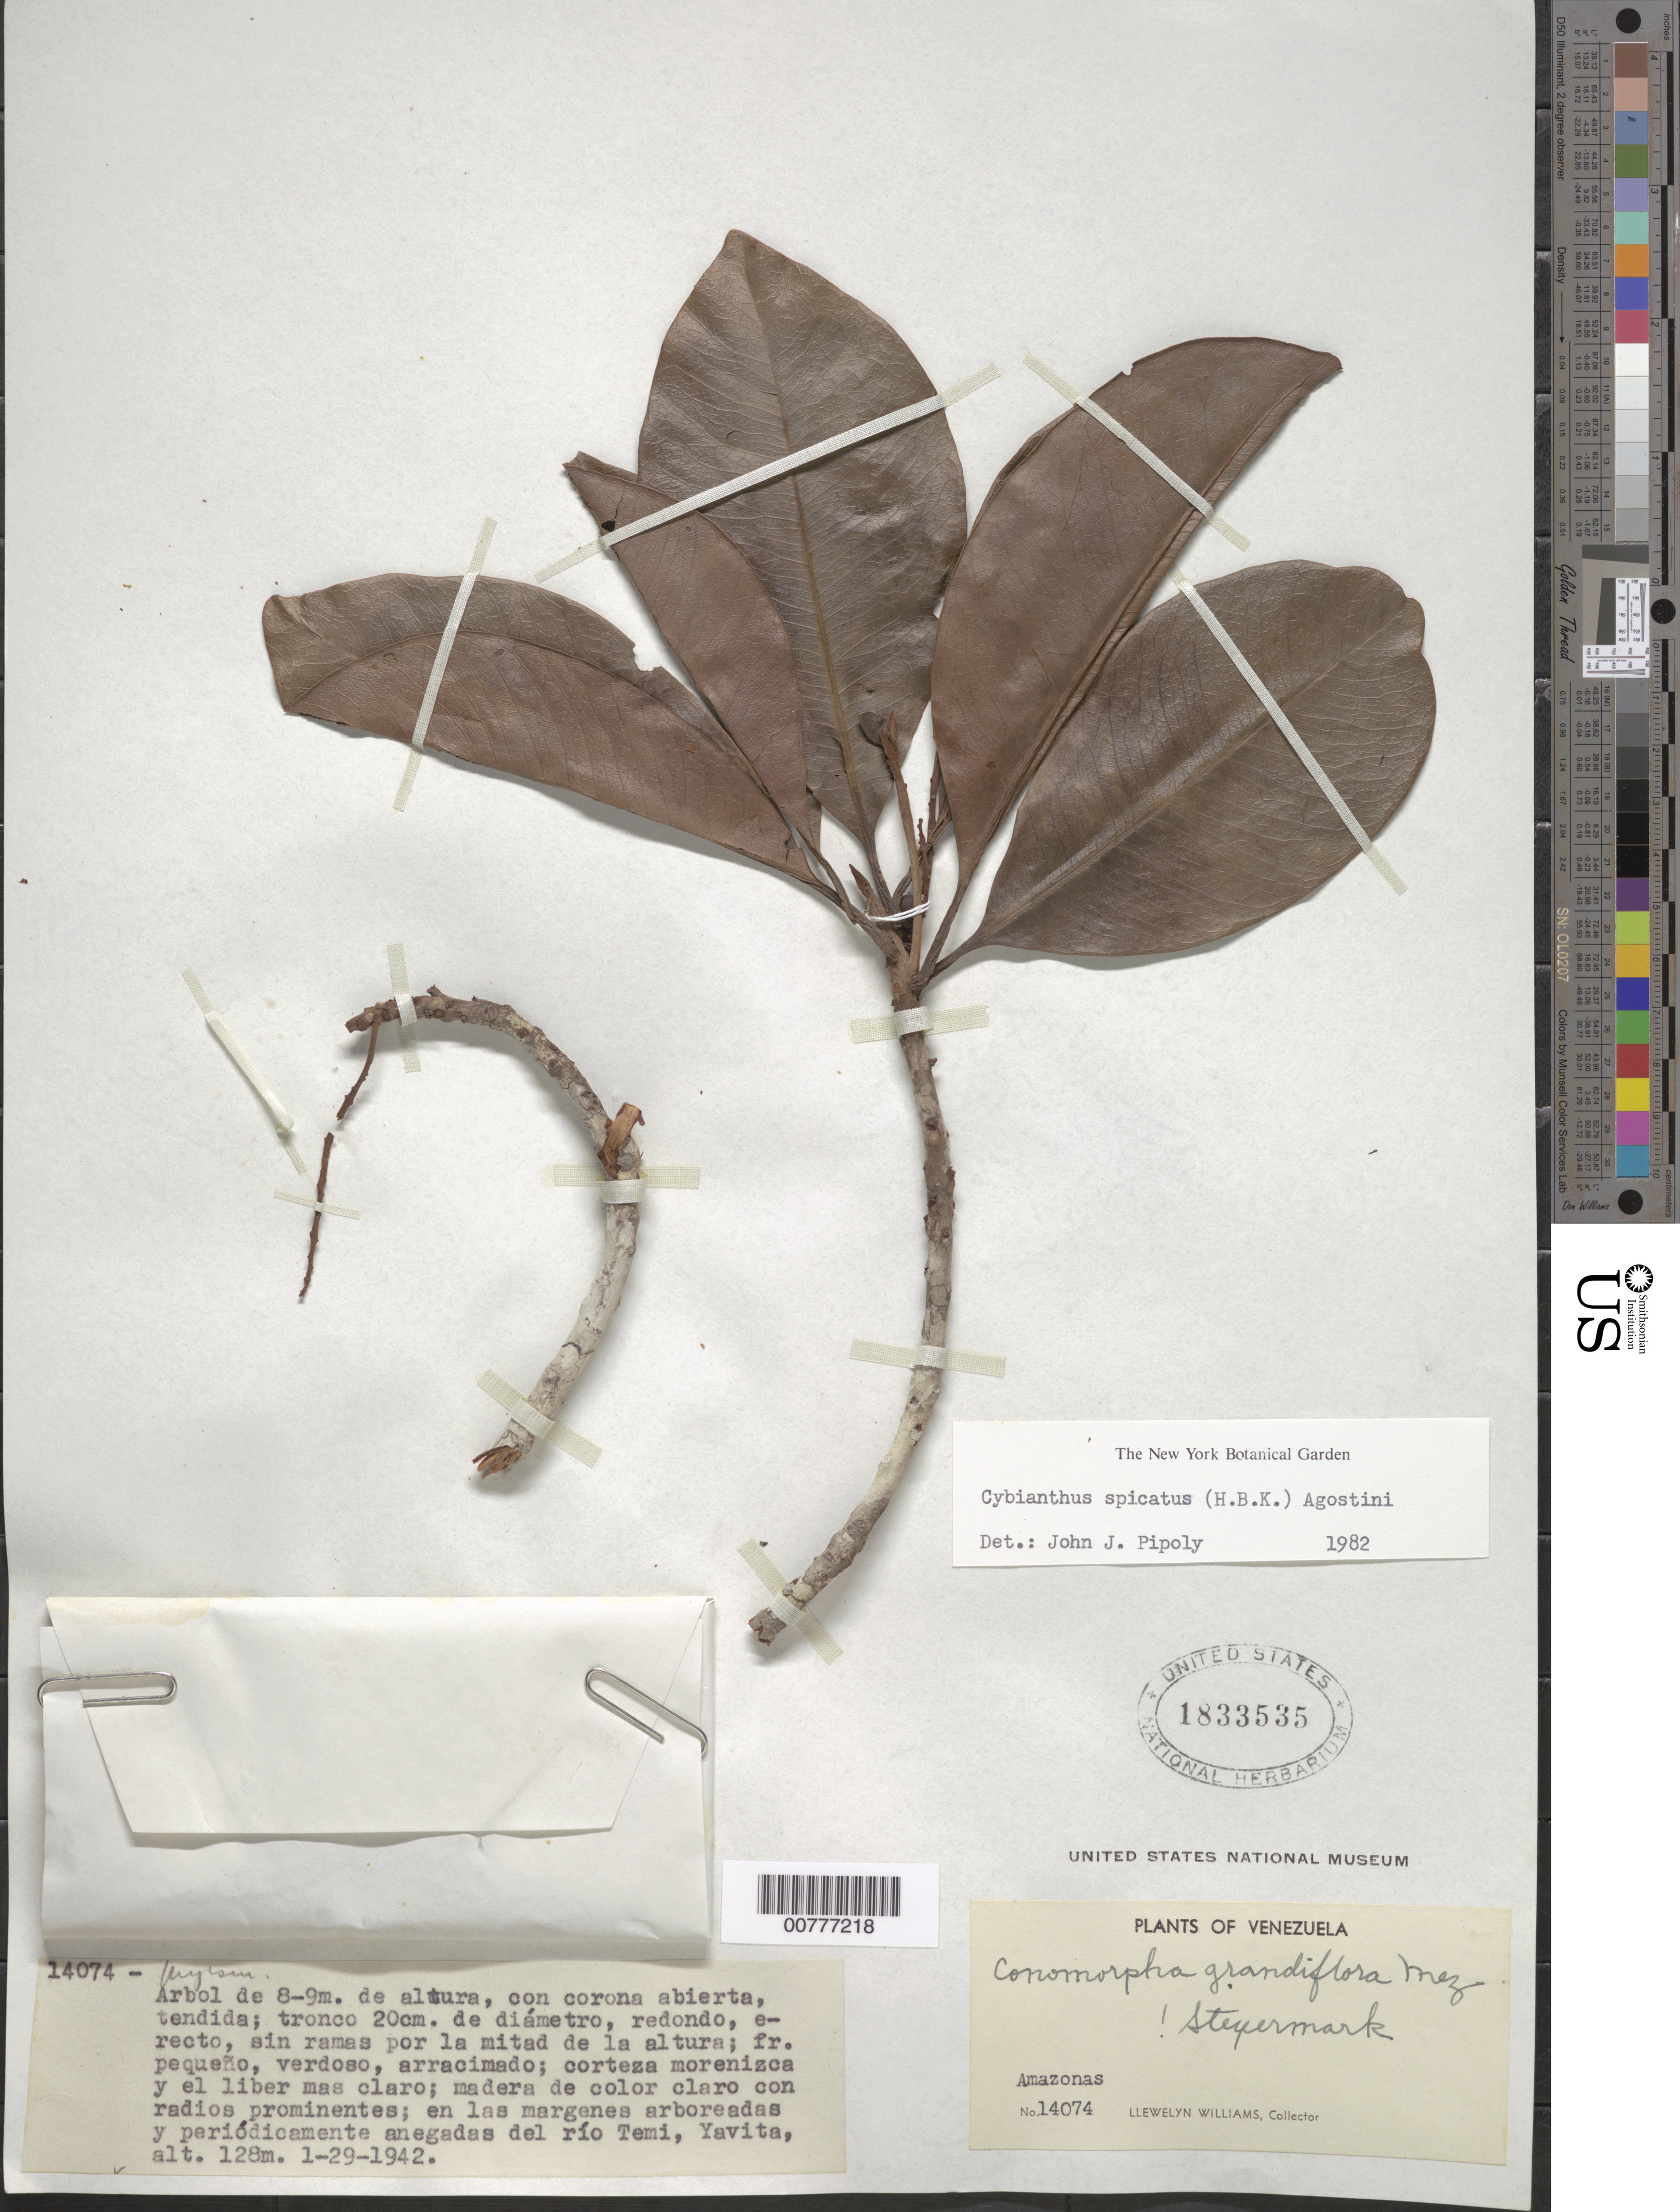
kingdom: Plantae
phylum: Tracheophyta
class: Magnoliopsida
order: Ericales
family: Primulaceae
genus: Cybianthus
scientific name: Cybianthus spicatus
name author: (Kunth) G. Agostini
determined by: Pipoly, J. J., III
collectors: Ll. Williams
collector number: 14074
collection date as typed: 29-Jan-42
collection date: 1942-01-29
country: Venezuela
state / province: Amazonas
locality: Yavita, en la margen del Caño Temi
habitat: Margenes arboreadas y periódicamente anegadas del río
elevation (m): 128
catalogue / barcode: US 1833535